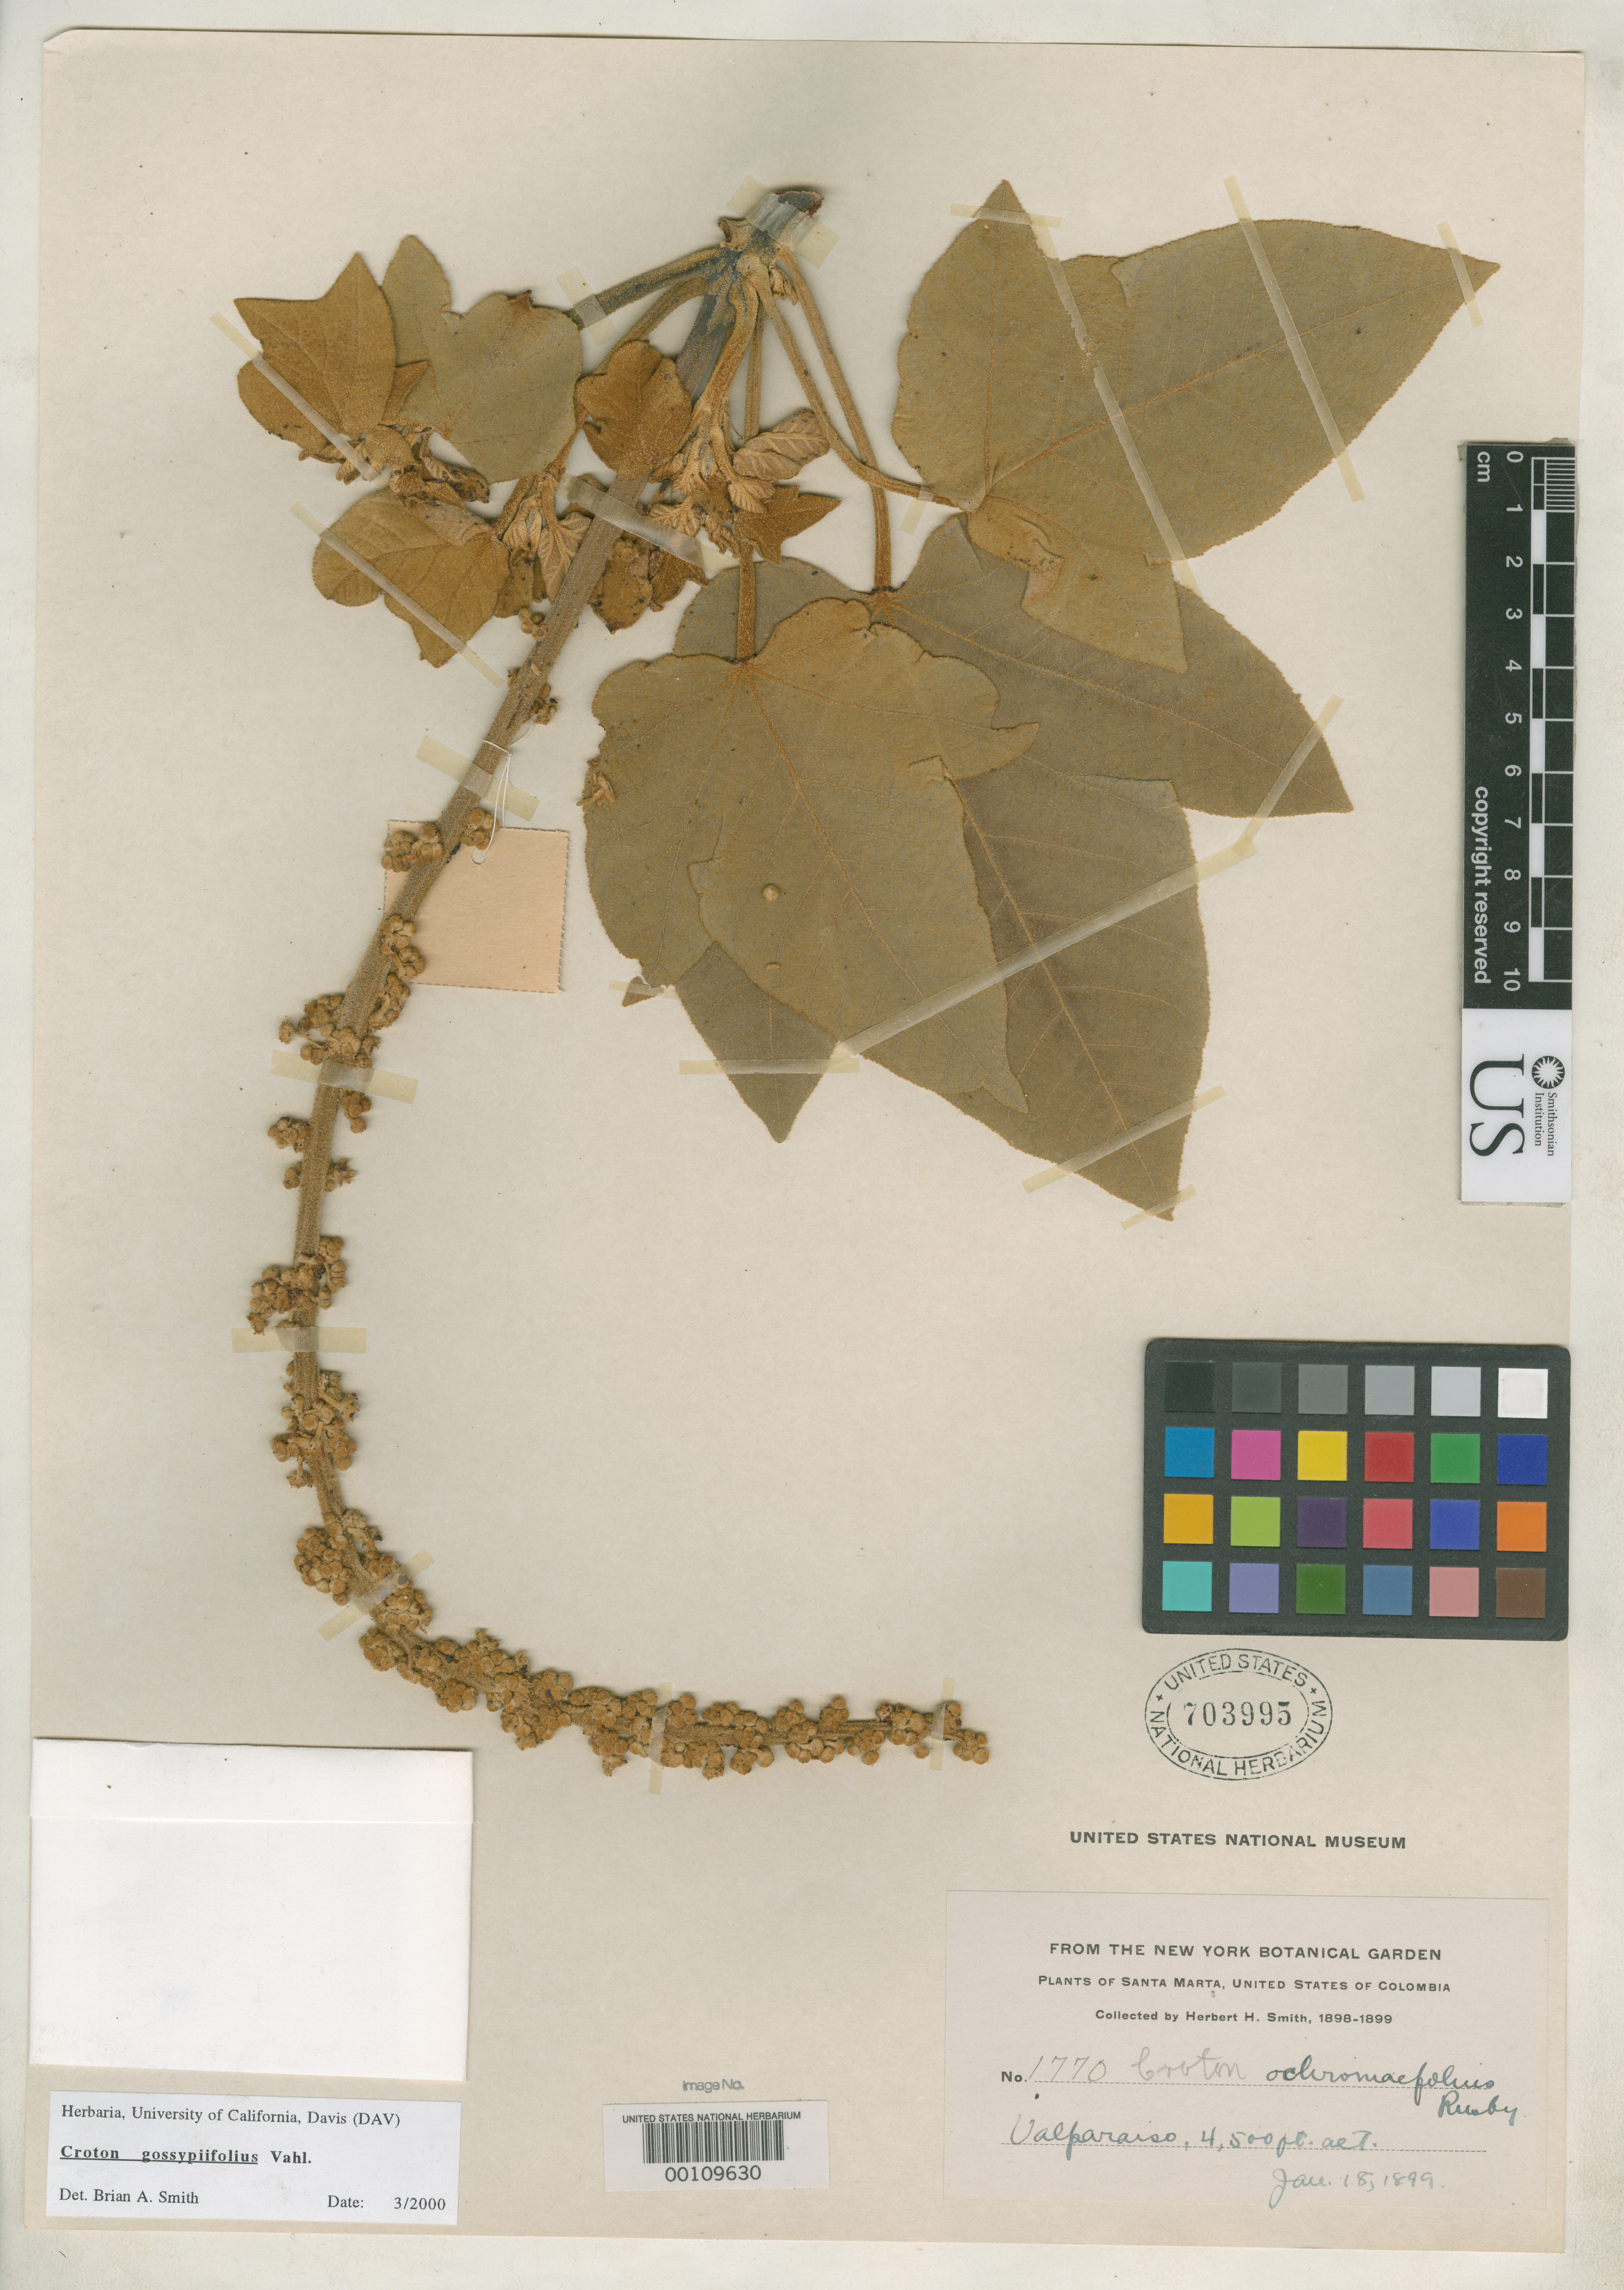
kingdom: Plantae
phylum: Tracheophyta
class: Magnoliopsida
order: Malpighiales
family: Euphorbiaceae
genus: Croton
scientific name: Croton ochromifolius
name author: Rusby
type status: Isotype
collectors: Herbert H. Smith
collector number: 1770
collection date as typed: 18 Jan 1899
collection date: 1899-01-18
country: Colombia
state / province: Magdalena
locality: Valparaiso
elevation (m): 1372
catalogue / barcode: US 703995